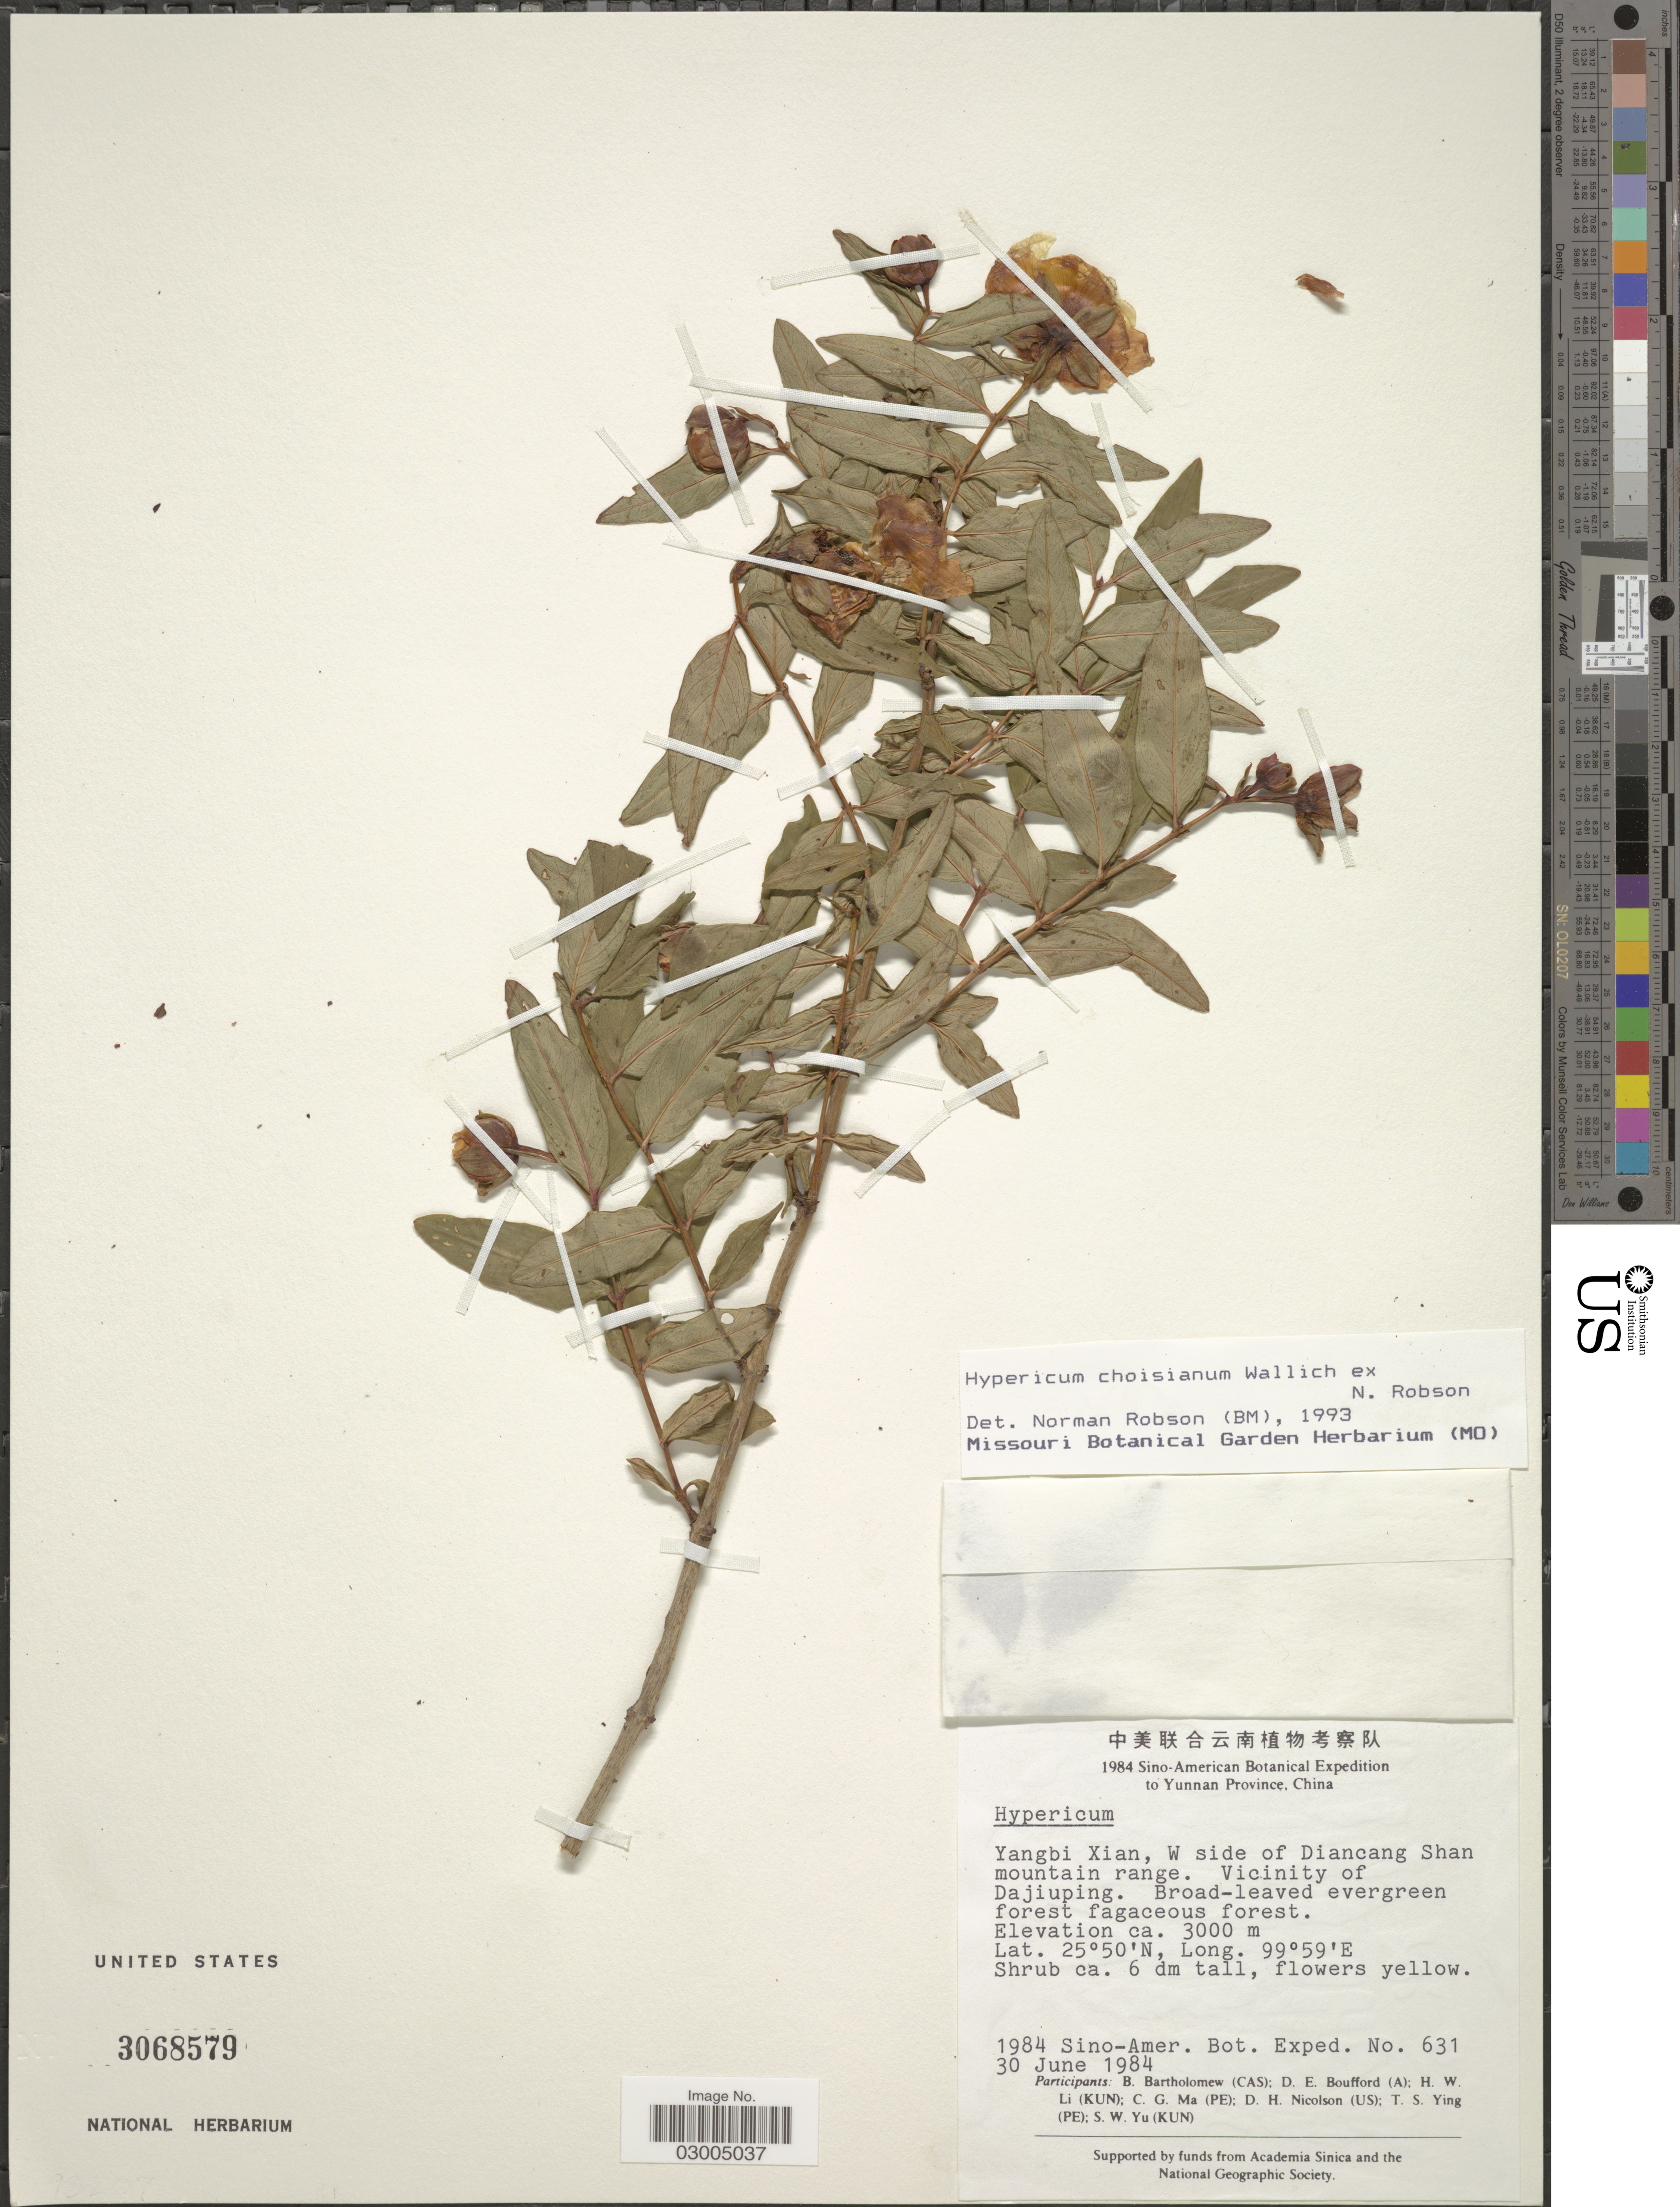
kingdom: Plantae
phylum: Tracheophyta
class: Magnoliopsida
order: Malpighiales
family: Hypericaceae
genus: Hypericum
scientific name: Hypericum choisianum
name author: Wall. ex N. Robson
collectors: Sino-Amer. Bot. Exped. 1984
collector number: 631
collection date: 1984-06-30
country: China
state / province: Yunnan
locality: Yangbi Xian, W side of Diancang Shan mountain range. Vicinity of Dajiuping.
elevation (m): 3000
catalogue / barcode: US 3068579